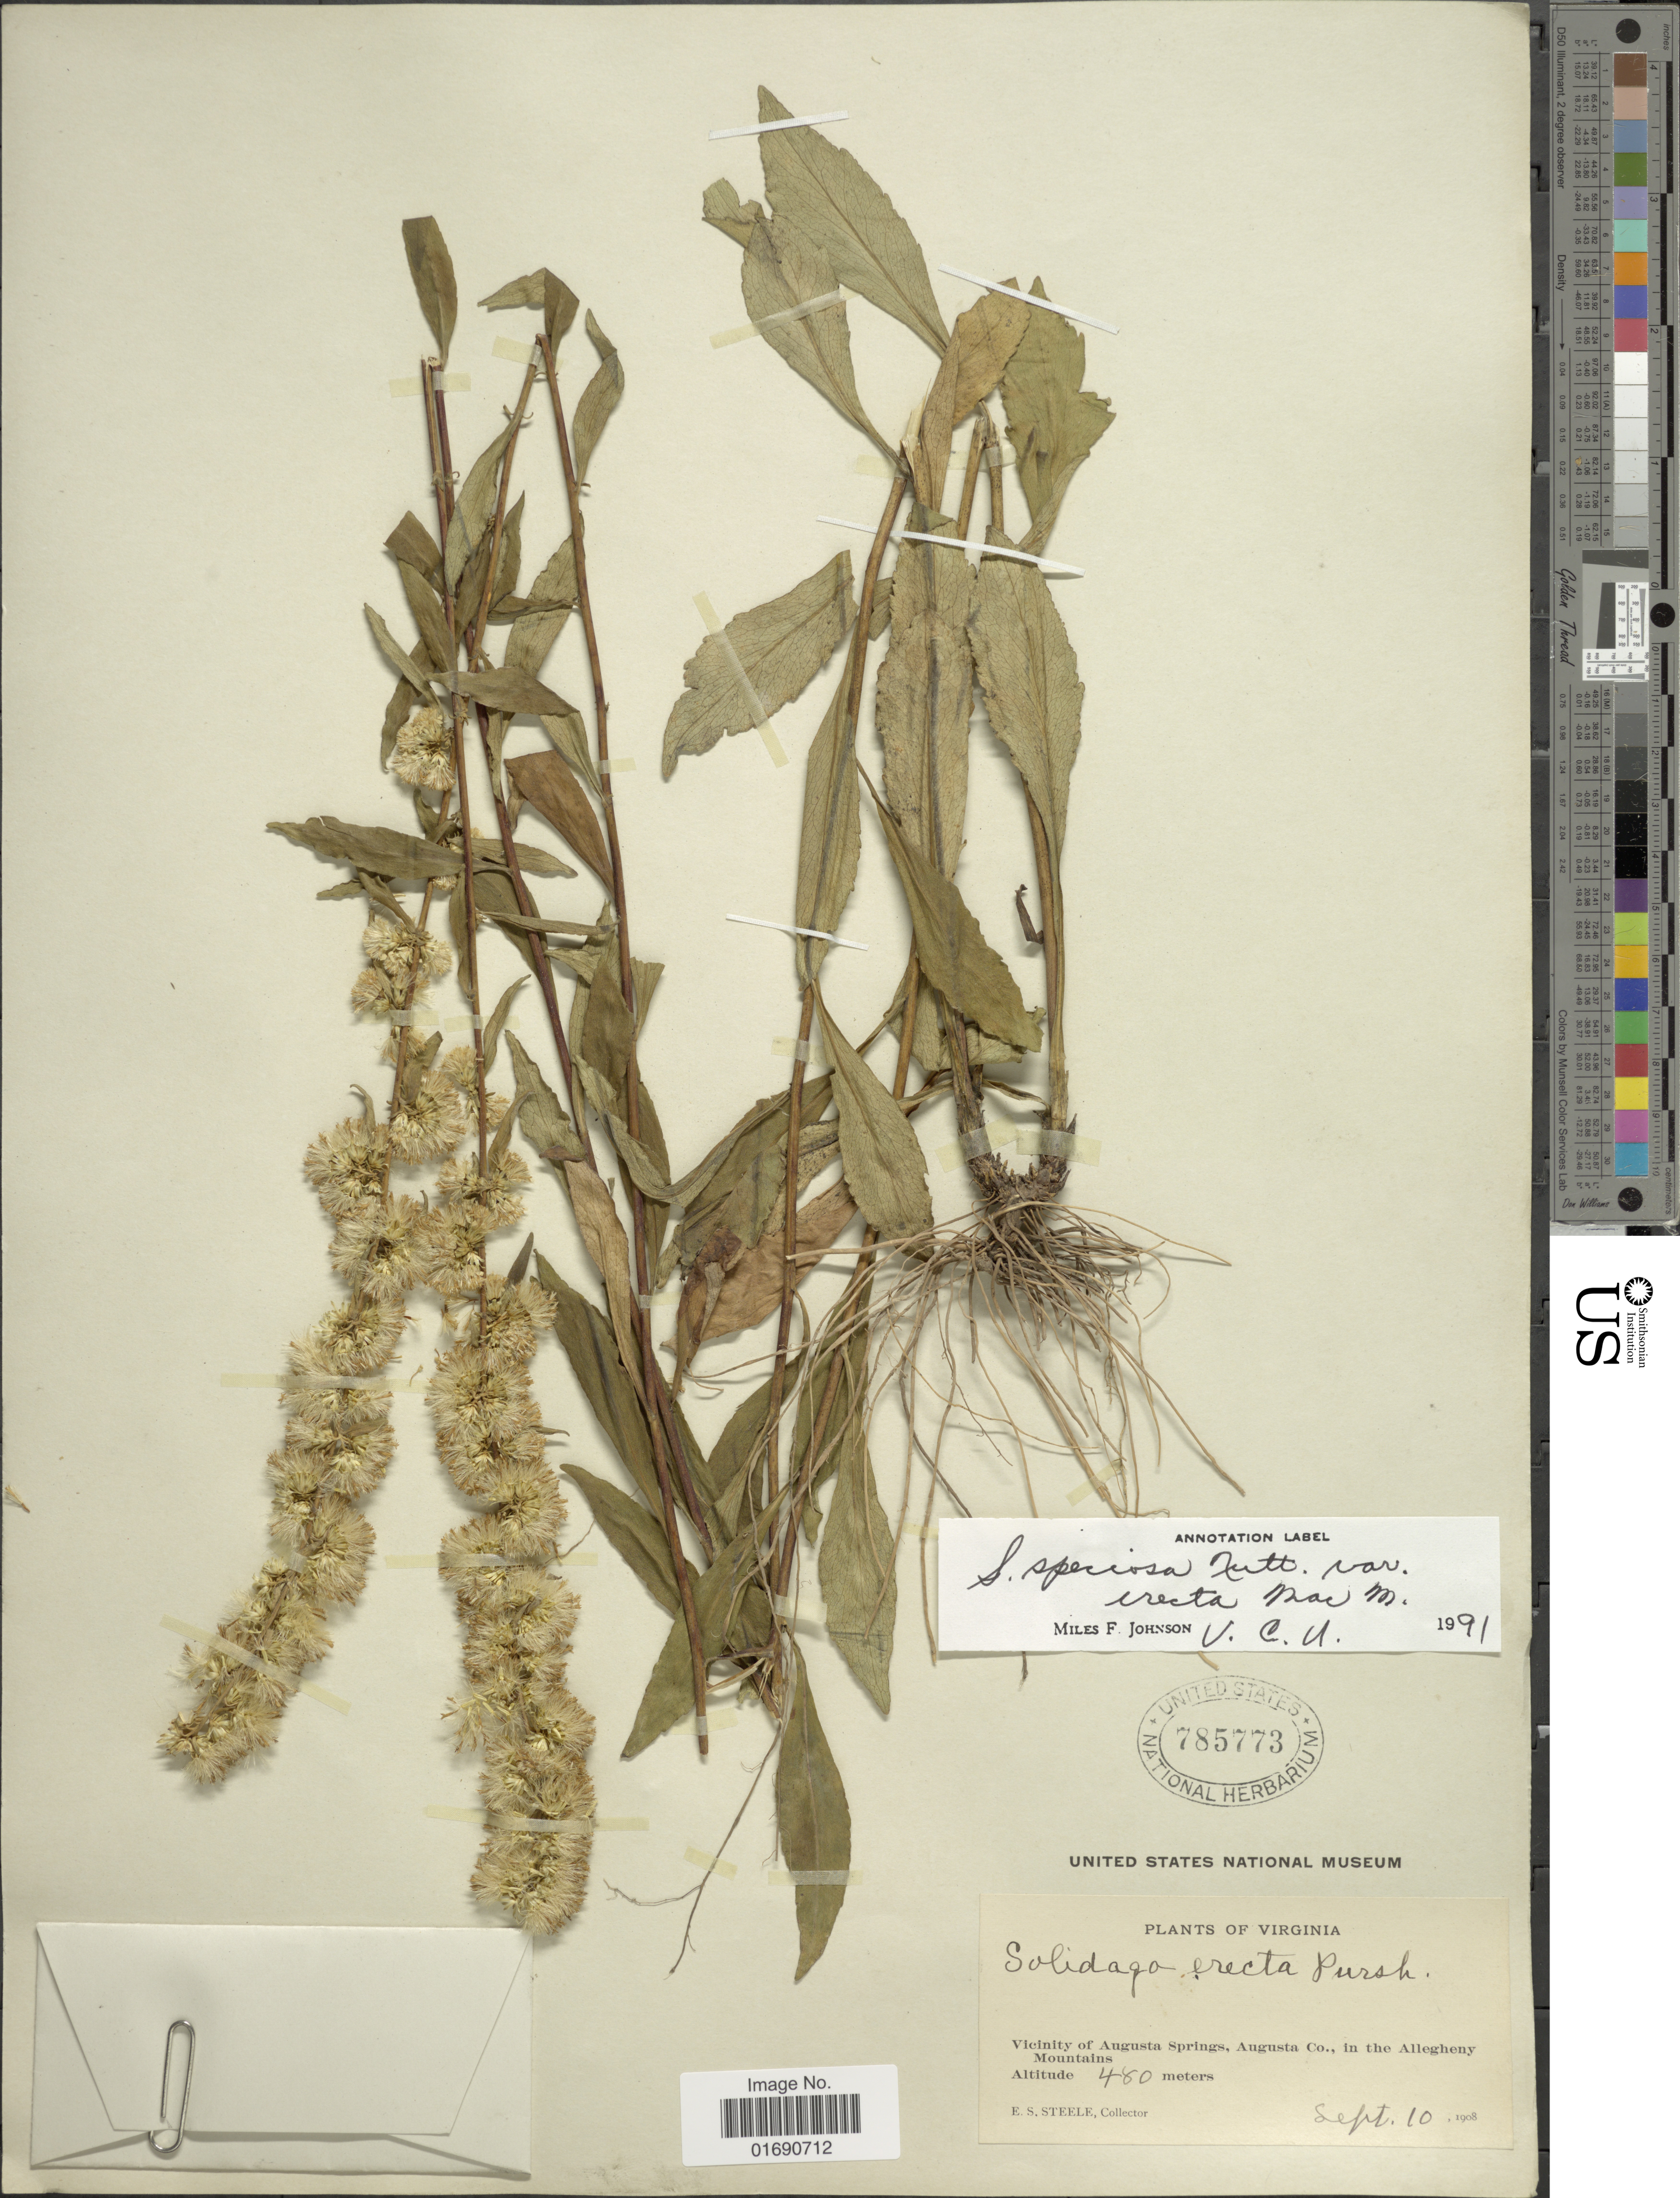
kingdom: Plantae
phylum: Tracheophyta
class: Magnoliopsida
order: Asterales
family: Asteraceae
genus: Solidago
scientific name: Solidago speciosa var. erecta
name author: (Pursh) MacMill.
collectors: E. Steele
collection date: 1908-09-10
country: United States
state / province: Virginia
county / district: Augusta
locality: Vicinity of Augusta Springs, Augusta Co., in the Allegheny Mountains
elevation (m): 480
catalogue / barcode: US 785773